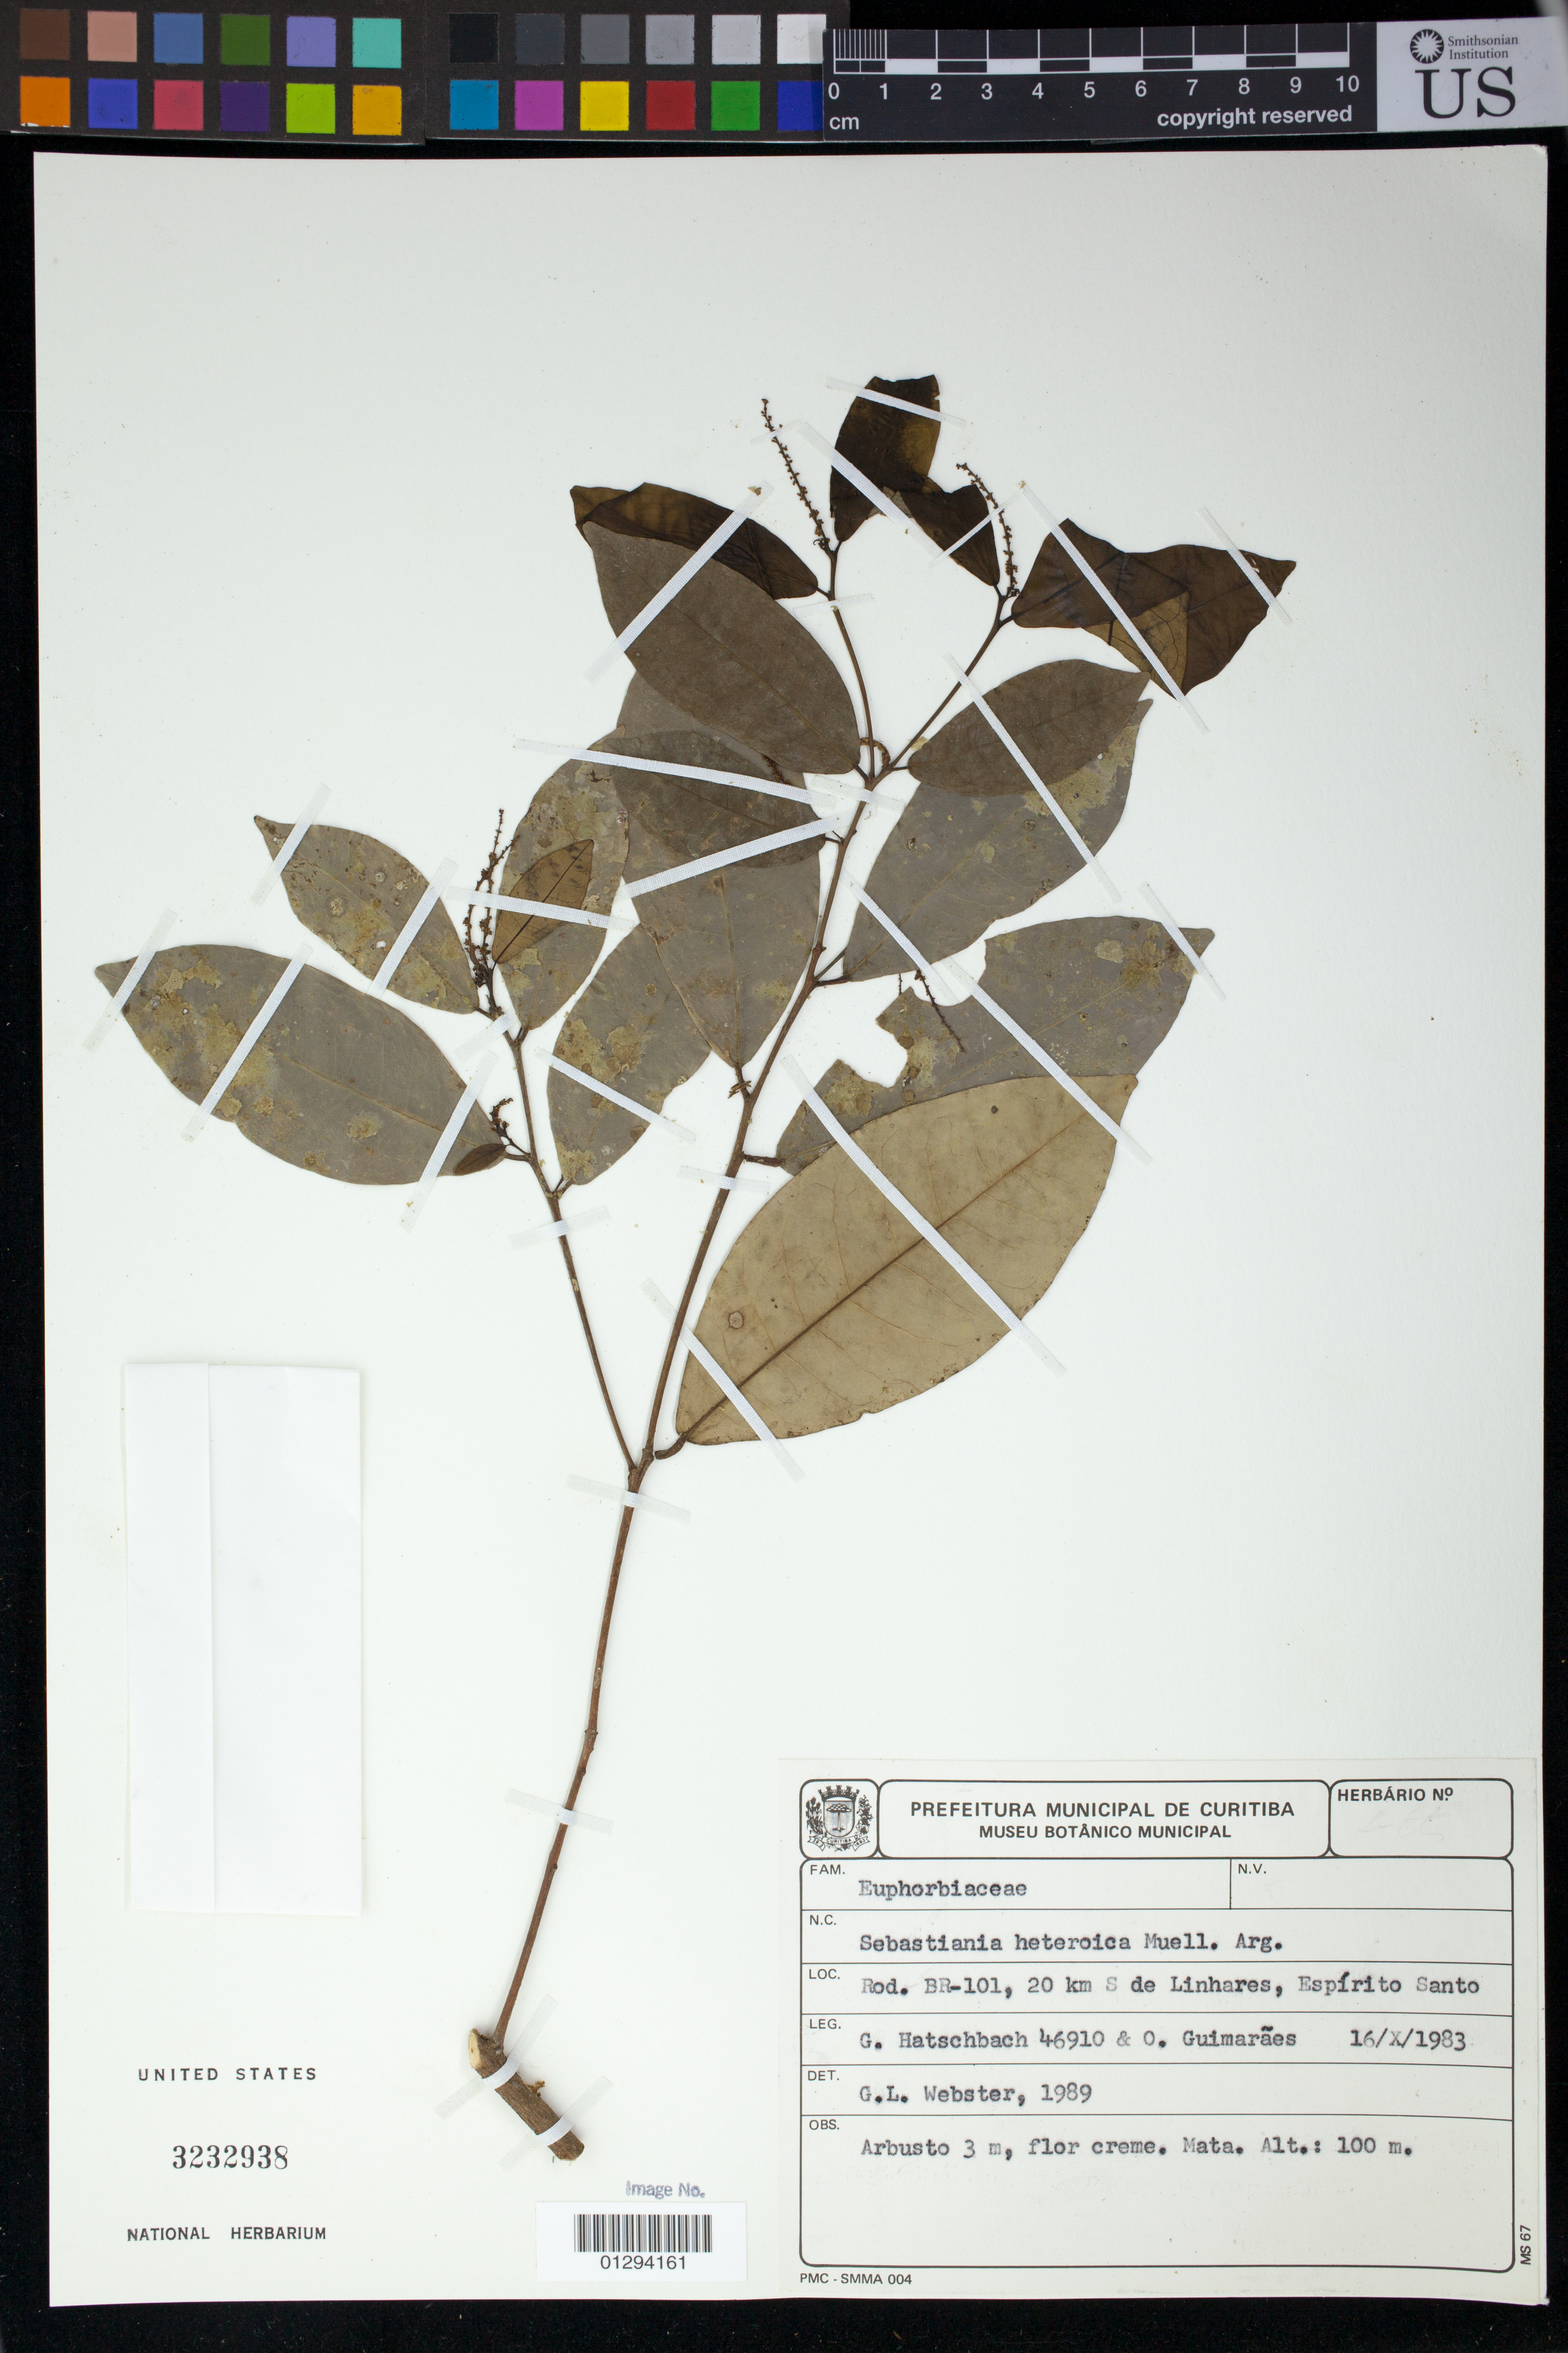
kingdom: Plantae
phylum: Tracheophyta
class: Magnoliopsida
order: Malpighiales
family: Euphorbiaceae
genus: Senefeldera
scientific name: Senefeldera heteroica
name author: Müll. Arg.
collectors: G. Hatschbach & O. Guimarães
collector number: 46910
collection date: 1983-10-16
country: Brazil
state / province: Espirito Santo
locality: Rod. BR-101; 20 km S de Linhares, Espirito Santo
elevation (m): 100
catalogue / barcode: US 3232938